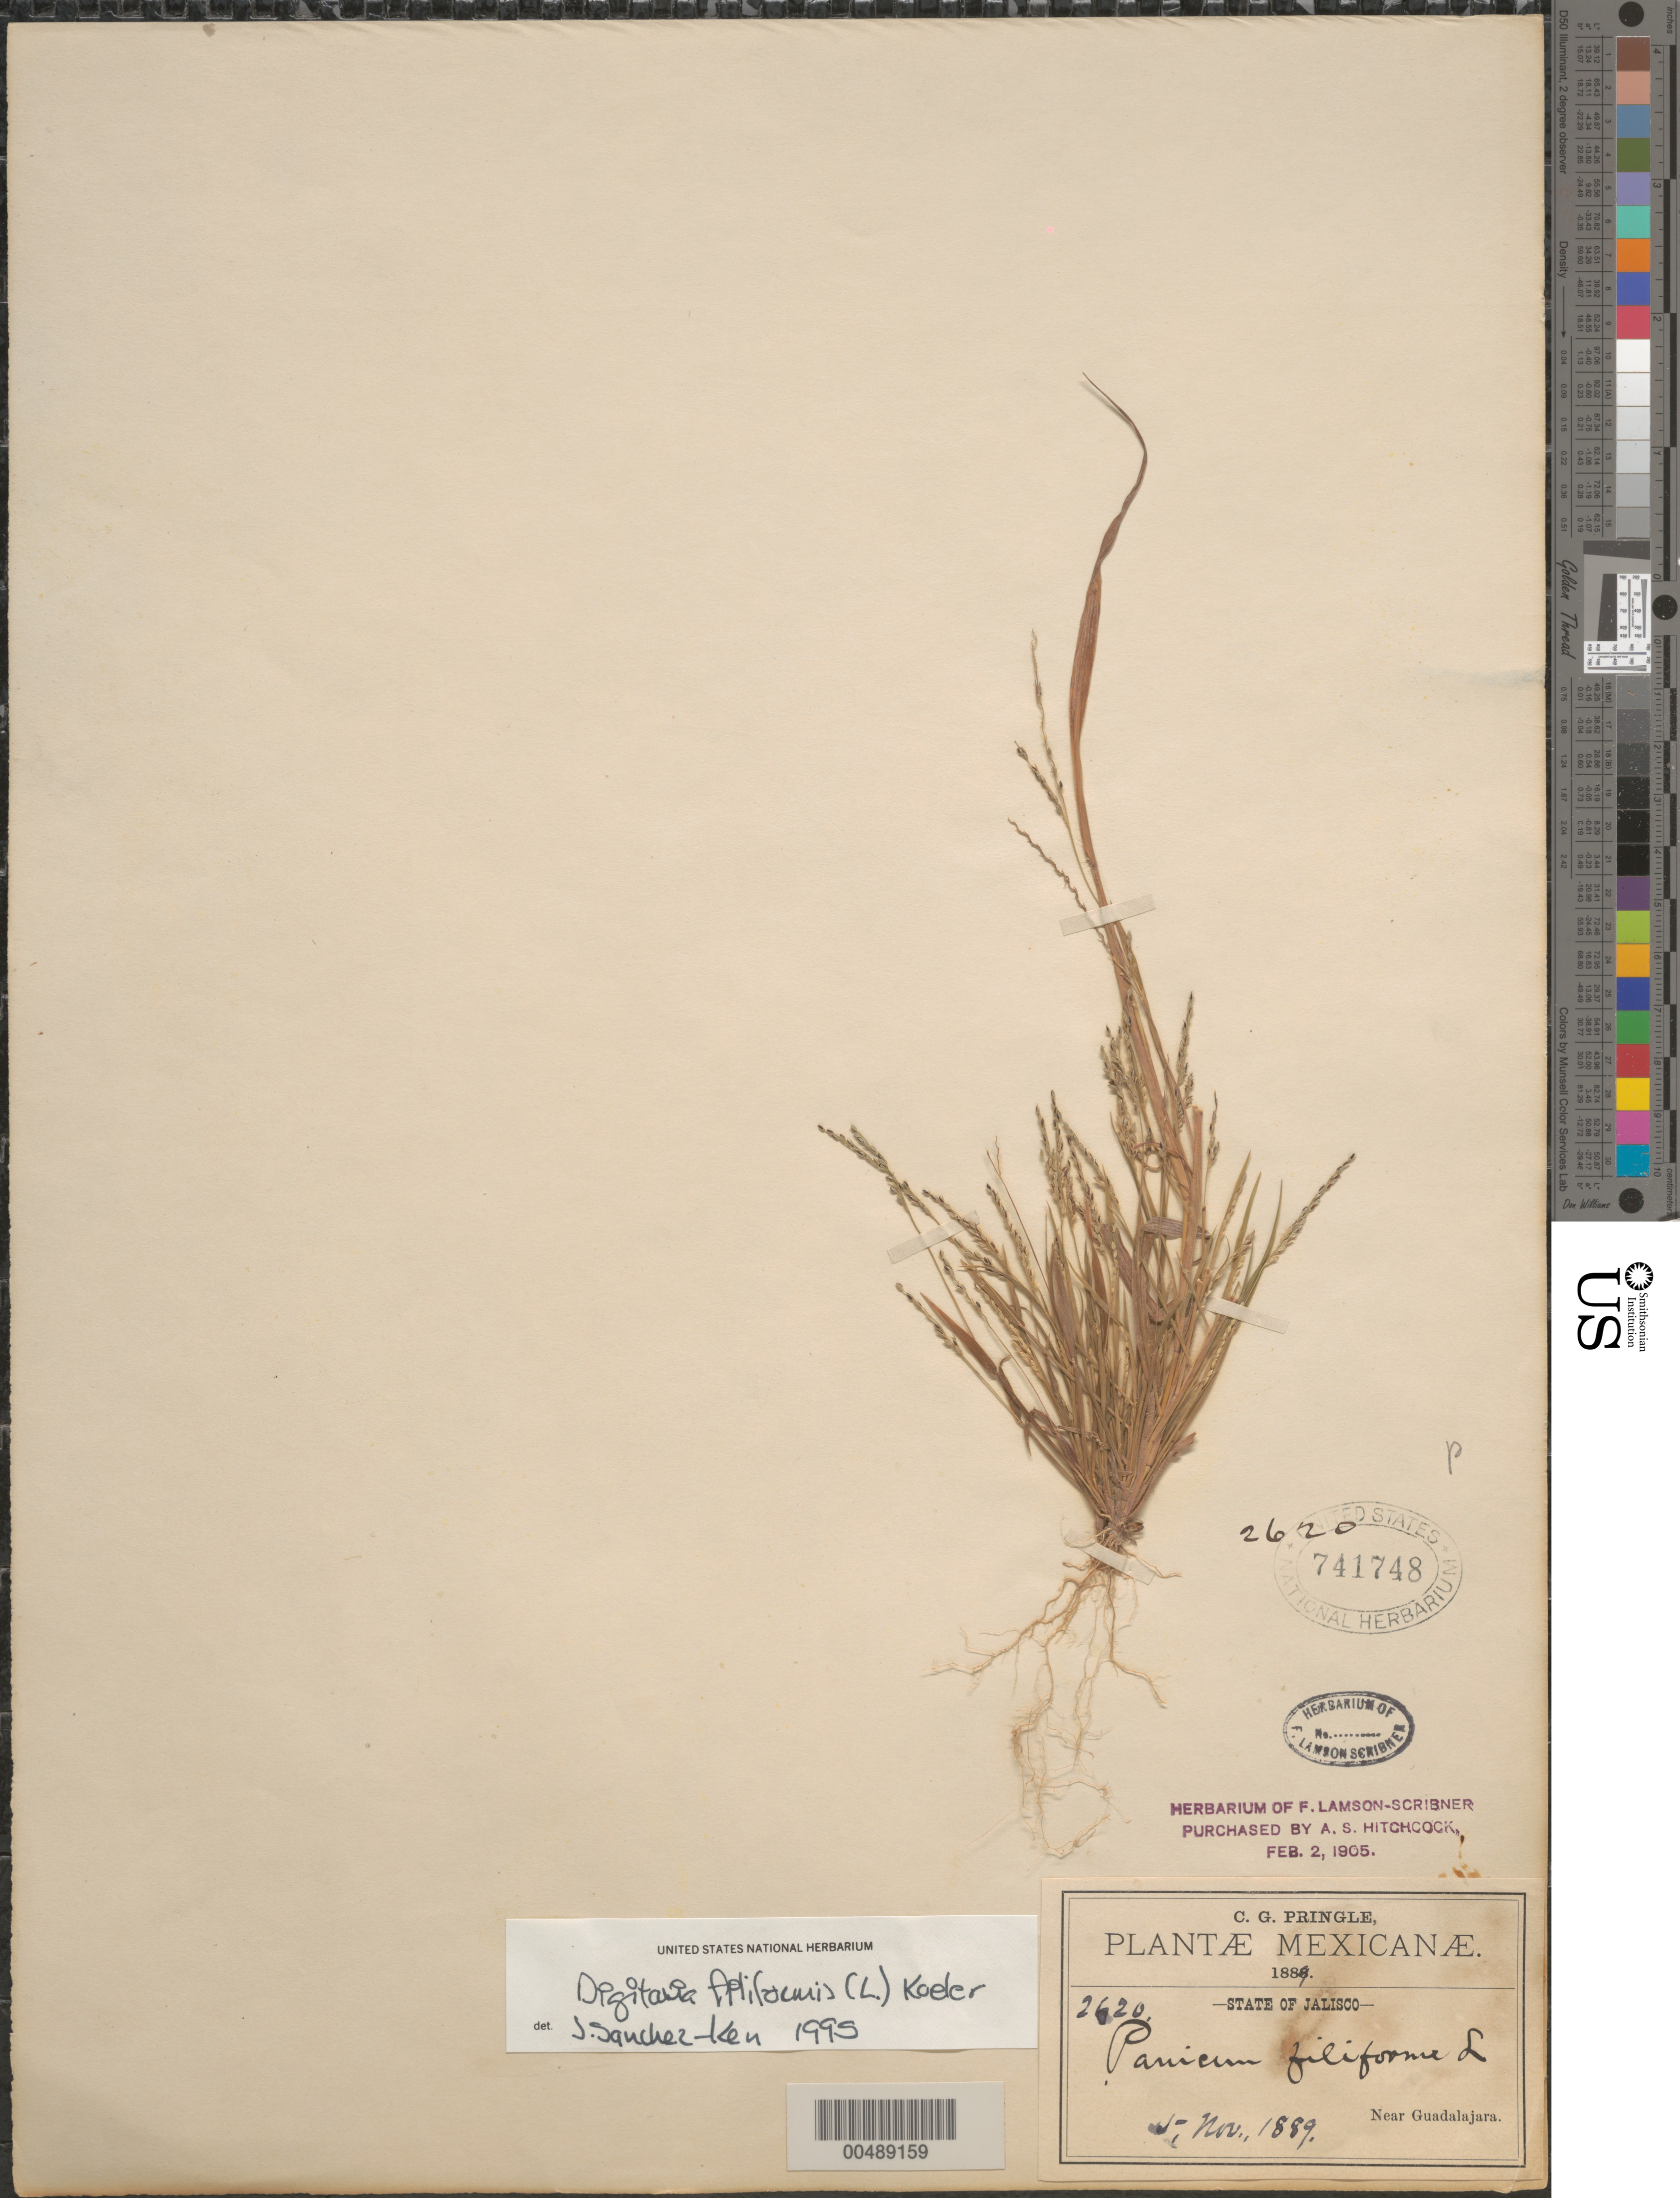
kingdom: Plantae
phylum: Tracheophyta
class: Liliopsida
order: Poales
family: Poaceae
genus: Digitaria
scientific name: Digitaria filiformis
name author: (L.) Koeler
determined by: Sánchez-Ken, J. G.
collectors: C. G. Pringle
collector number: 2620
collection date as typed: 5 Nov 1889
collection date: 1889-11-05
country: Mexico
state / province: Jalisco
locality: Near Guadalajara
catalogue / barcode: US 741748